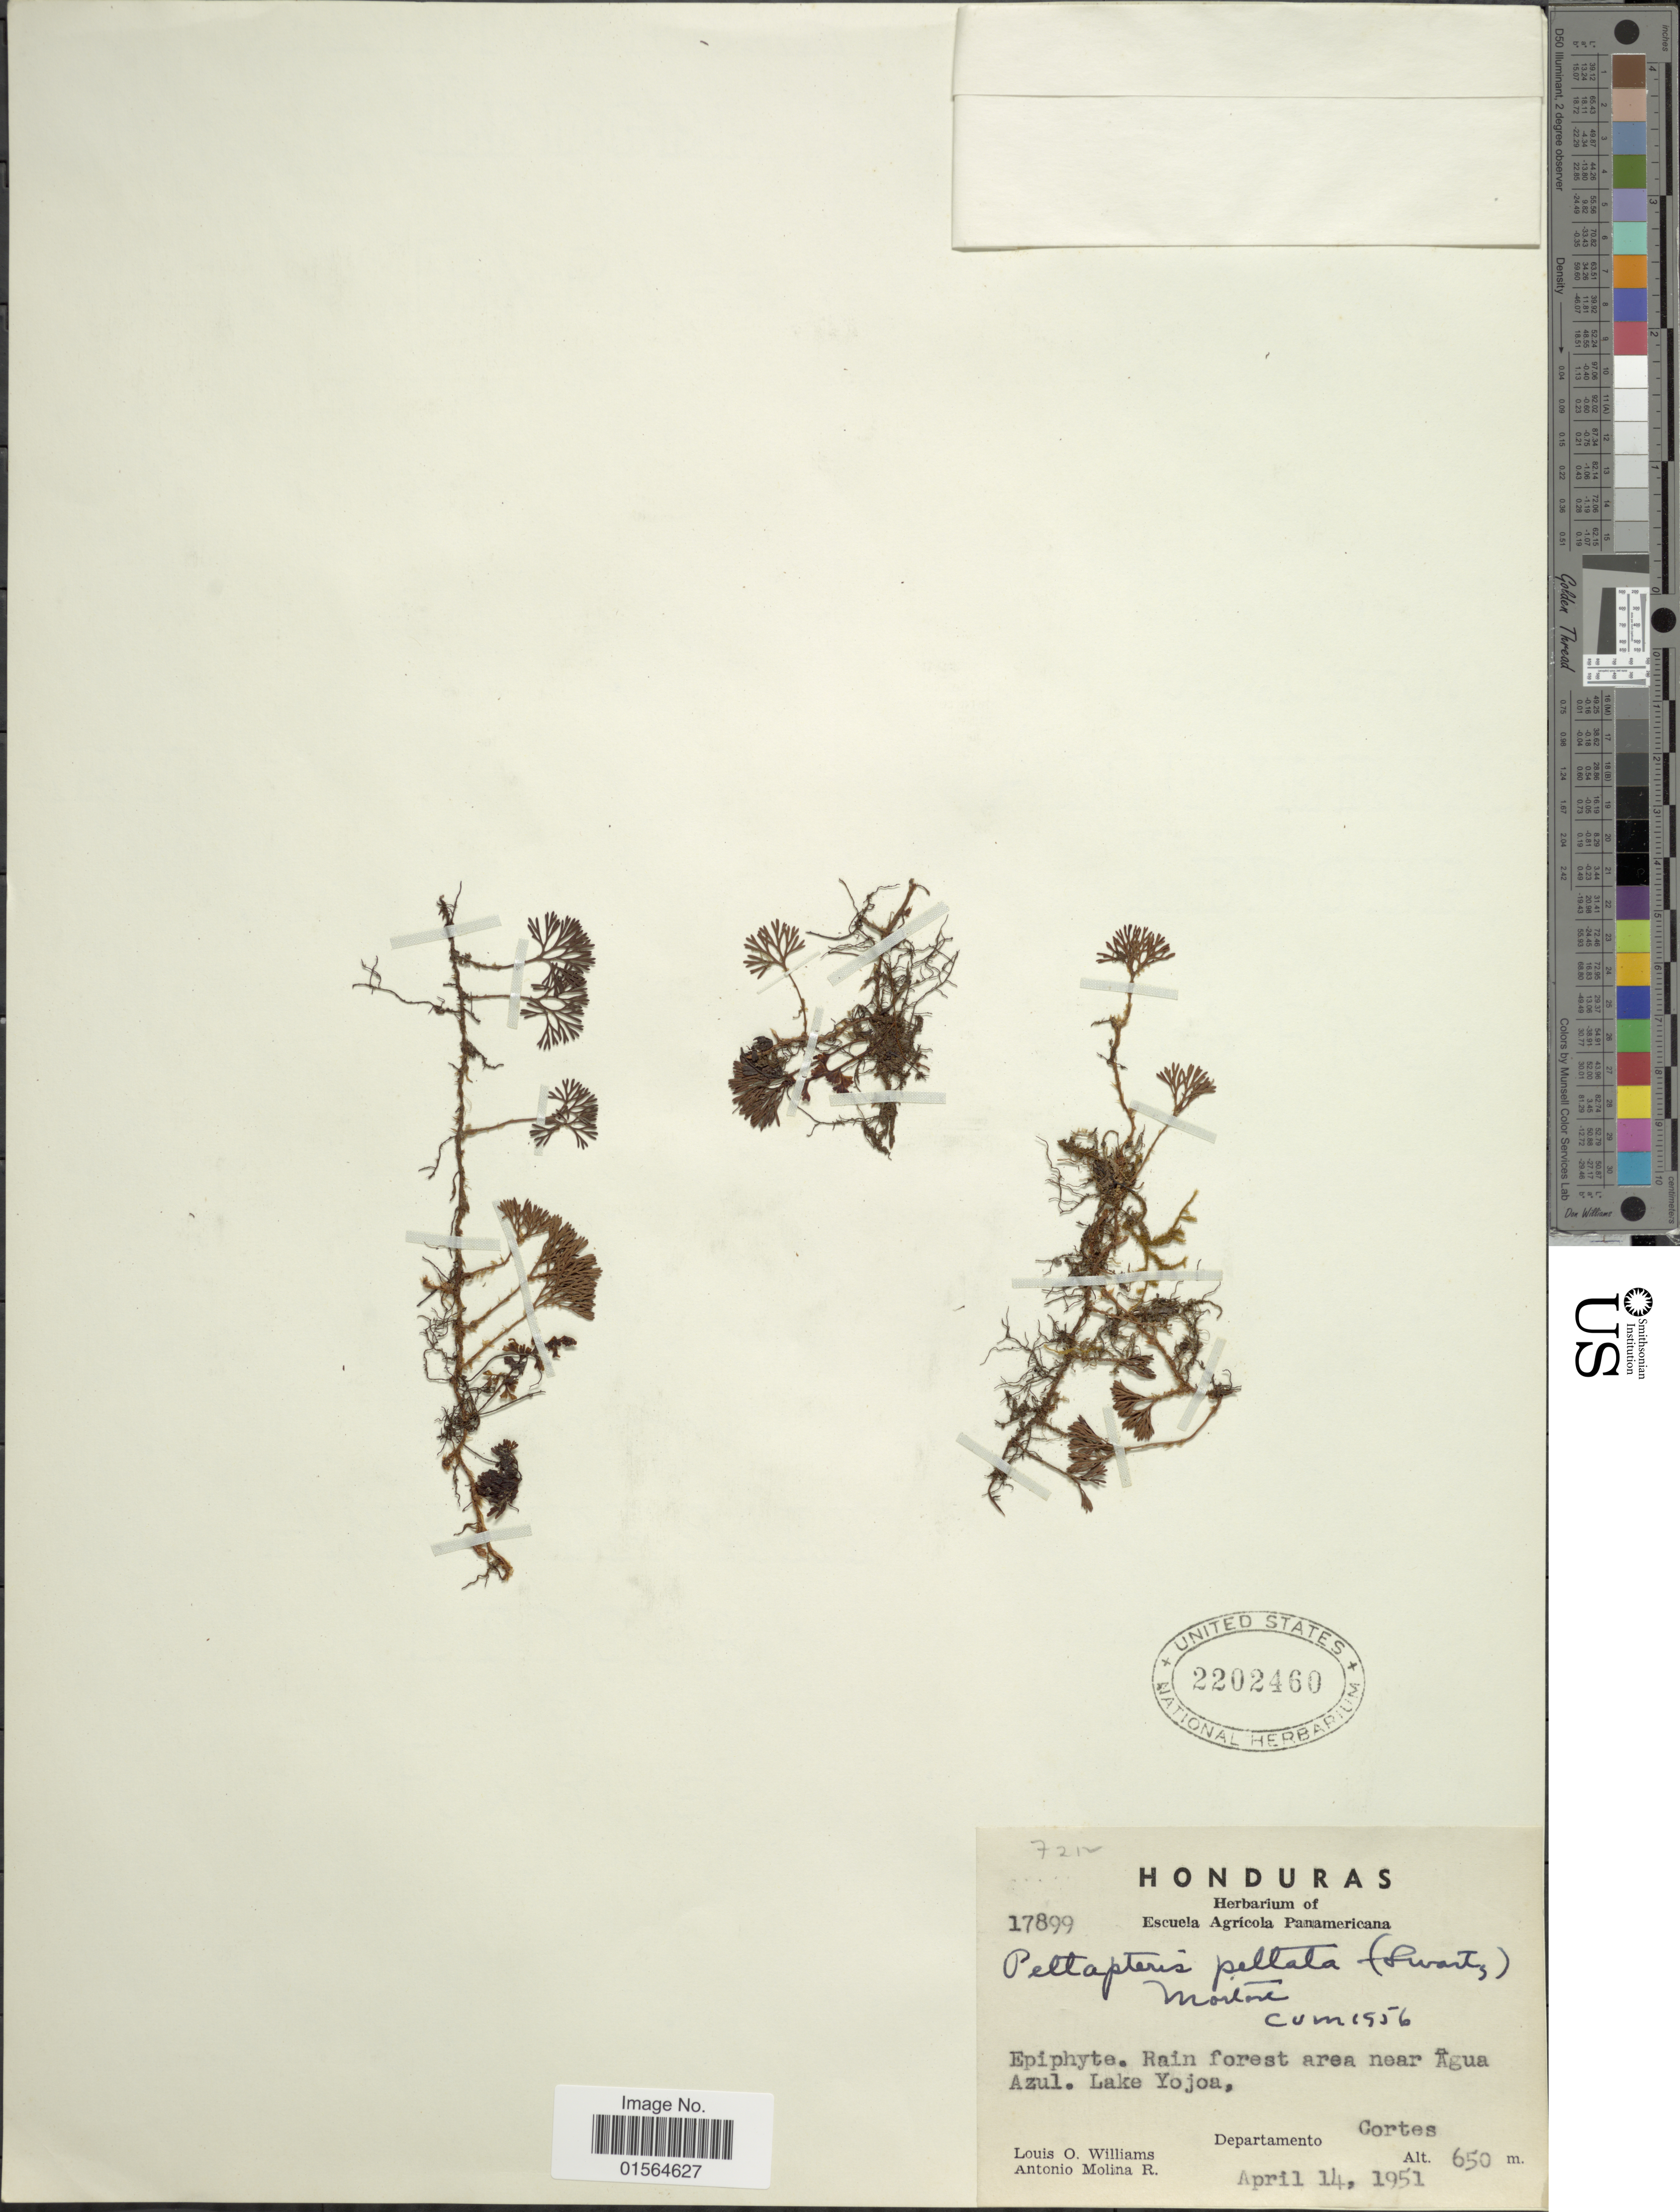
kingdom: Plantae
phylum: Tracheophyta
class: Polypodiopsida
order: Polypodiales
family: Dryopteridaceae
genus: Elaphoglossum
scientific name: Elaphoglossum peltatum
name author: (Sw.) Urb.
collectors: L. O. Williams & A. Molina R.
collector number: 17899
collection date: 1951-04-14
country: Honduras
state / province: Cortés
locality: Epiphyte. Rain forest area near Agua Azul. Lake Yojoa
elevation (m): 650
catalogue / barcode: US 2202460